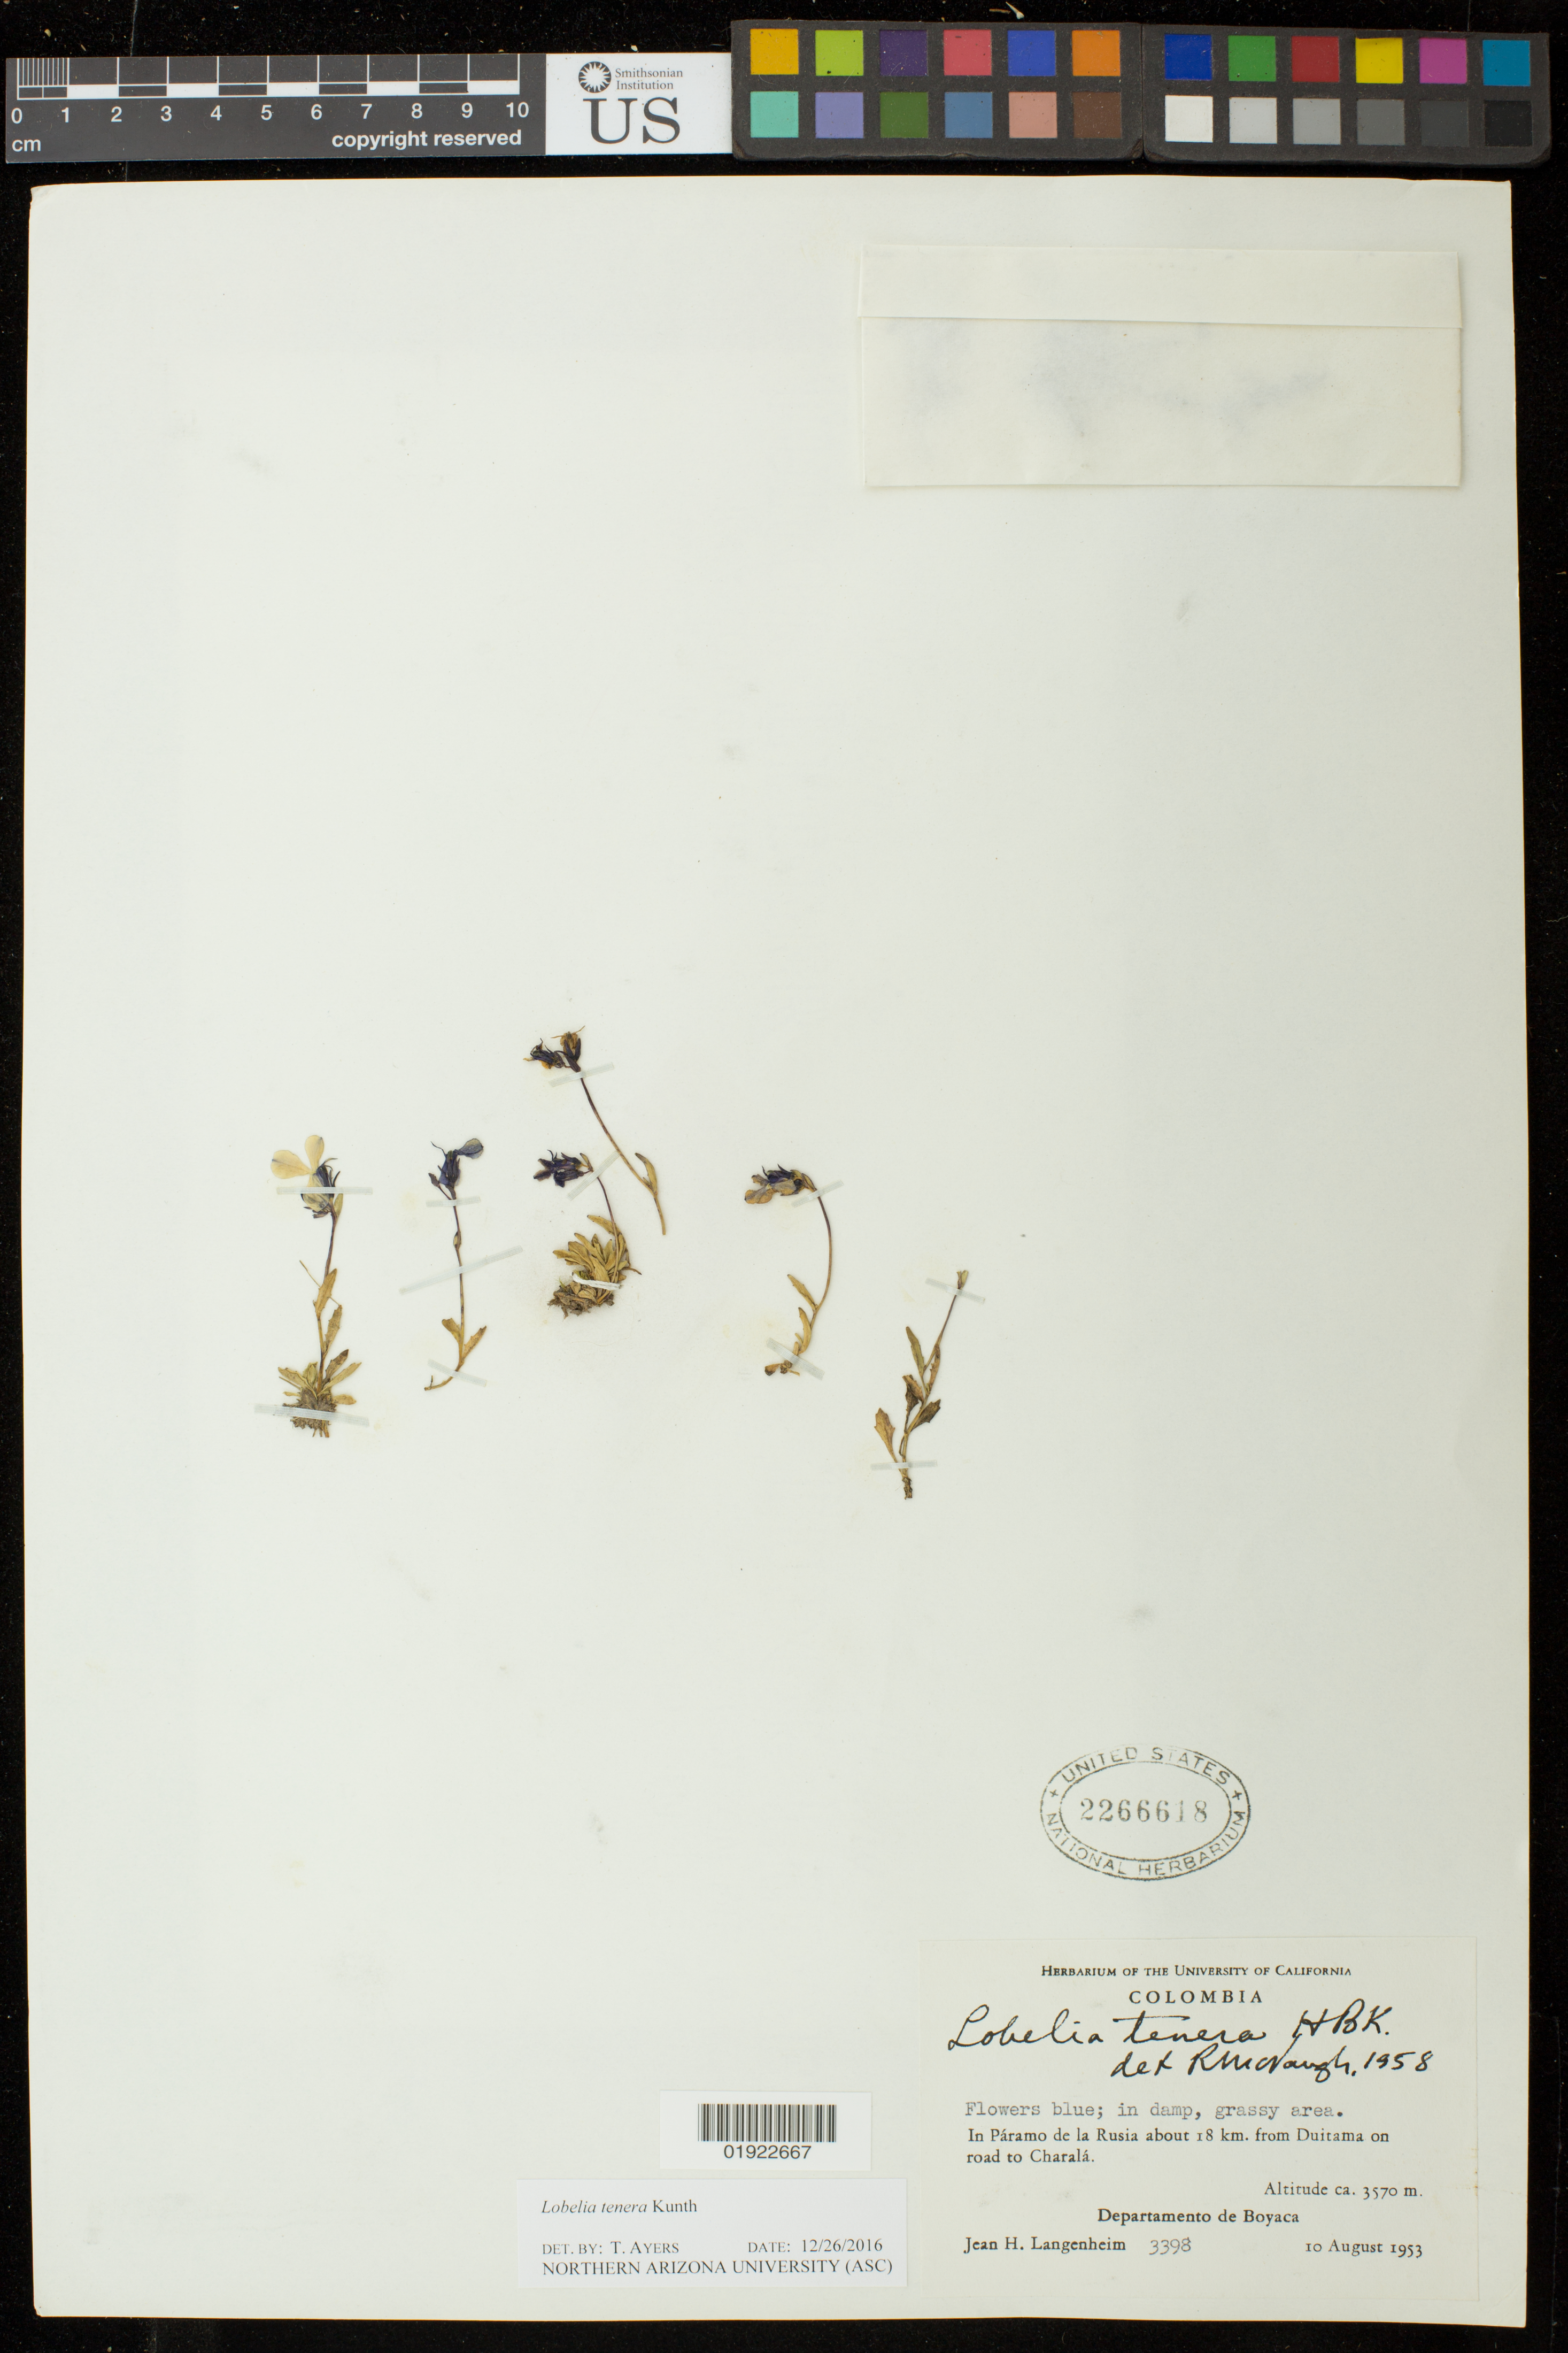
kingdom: Plantae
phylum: Tracheophyta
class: Magnoliopsida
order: Asterales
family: Campanulaceae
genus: Lobelia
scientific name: Lobelia tenera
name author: Kunth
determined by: Ayers, Tina J.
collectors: J. H. Langenheim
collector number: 3398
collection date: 1953-08-10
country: Colombia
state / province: Boyacá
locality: In Paramo de la Rusia about 18 km. from Duitama on road to Charala.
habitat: In damp, grassy area.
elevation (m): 3570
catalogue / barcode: US 226618